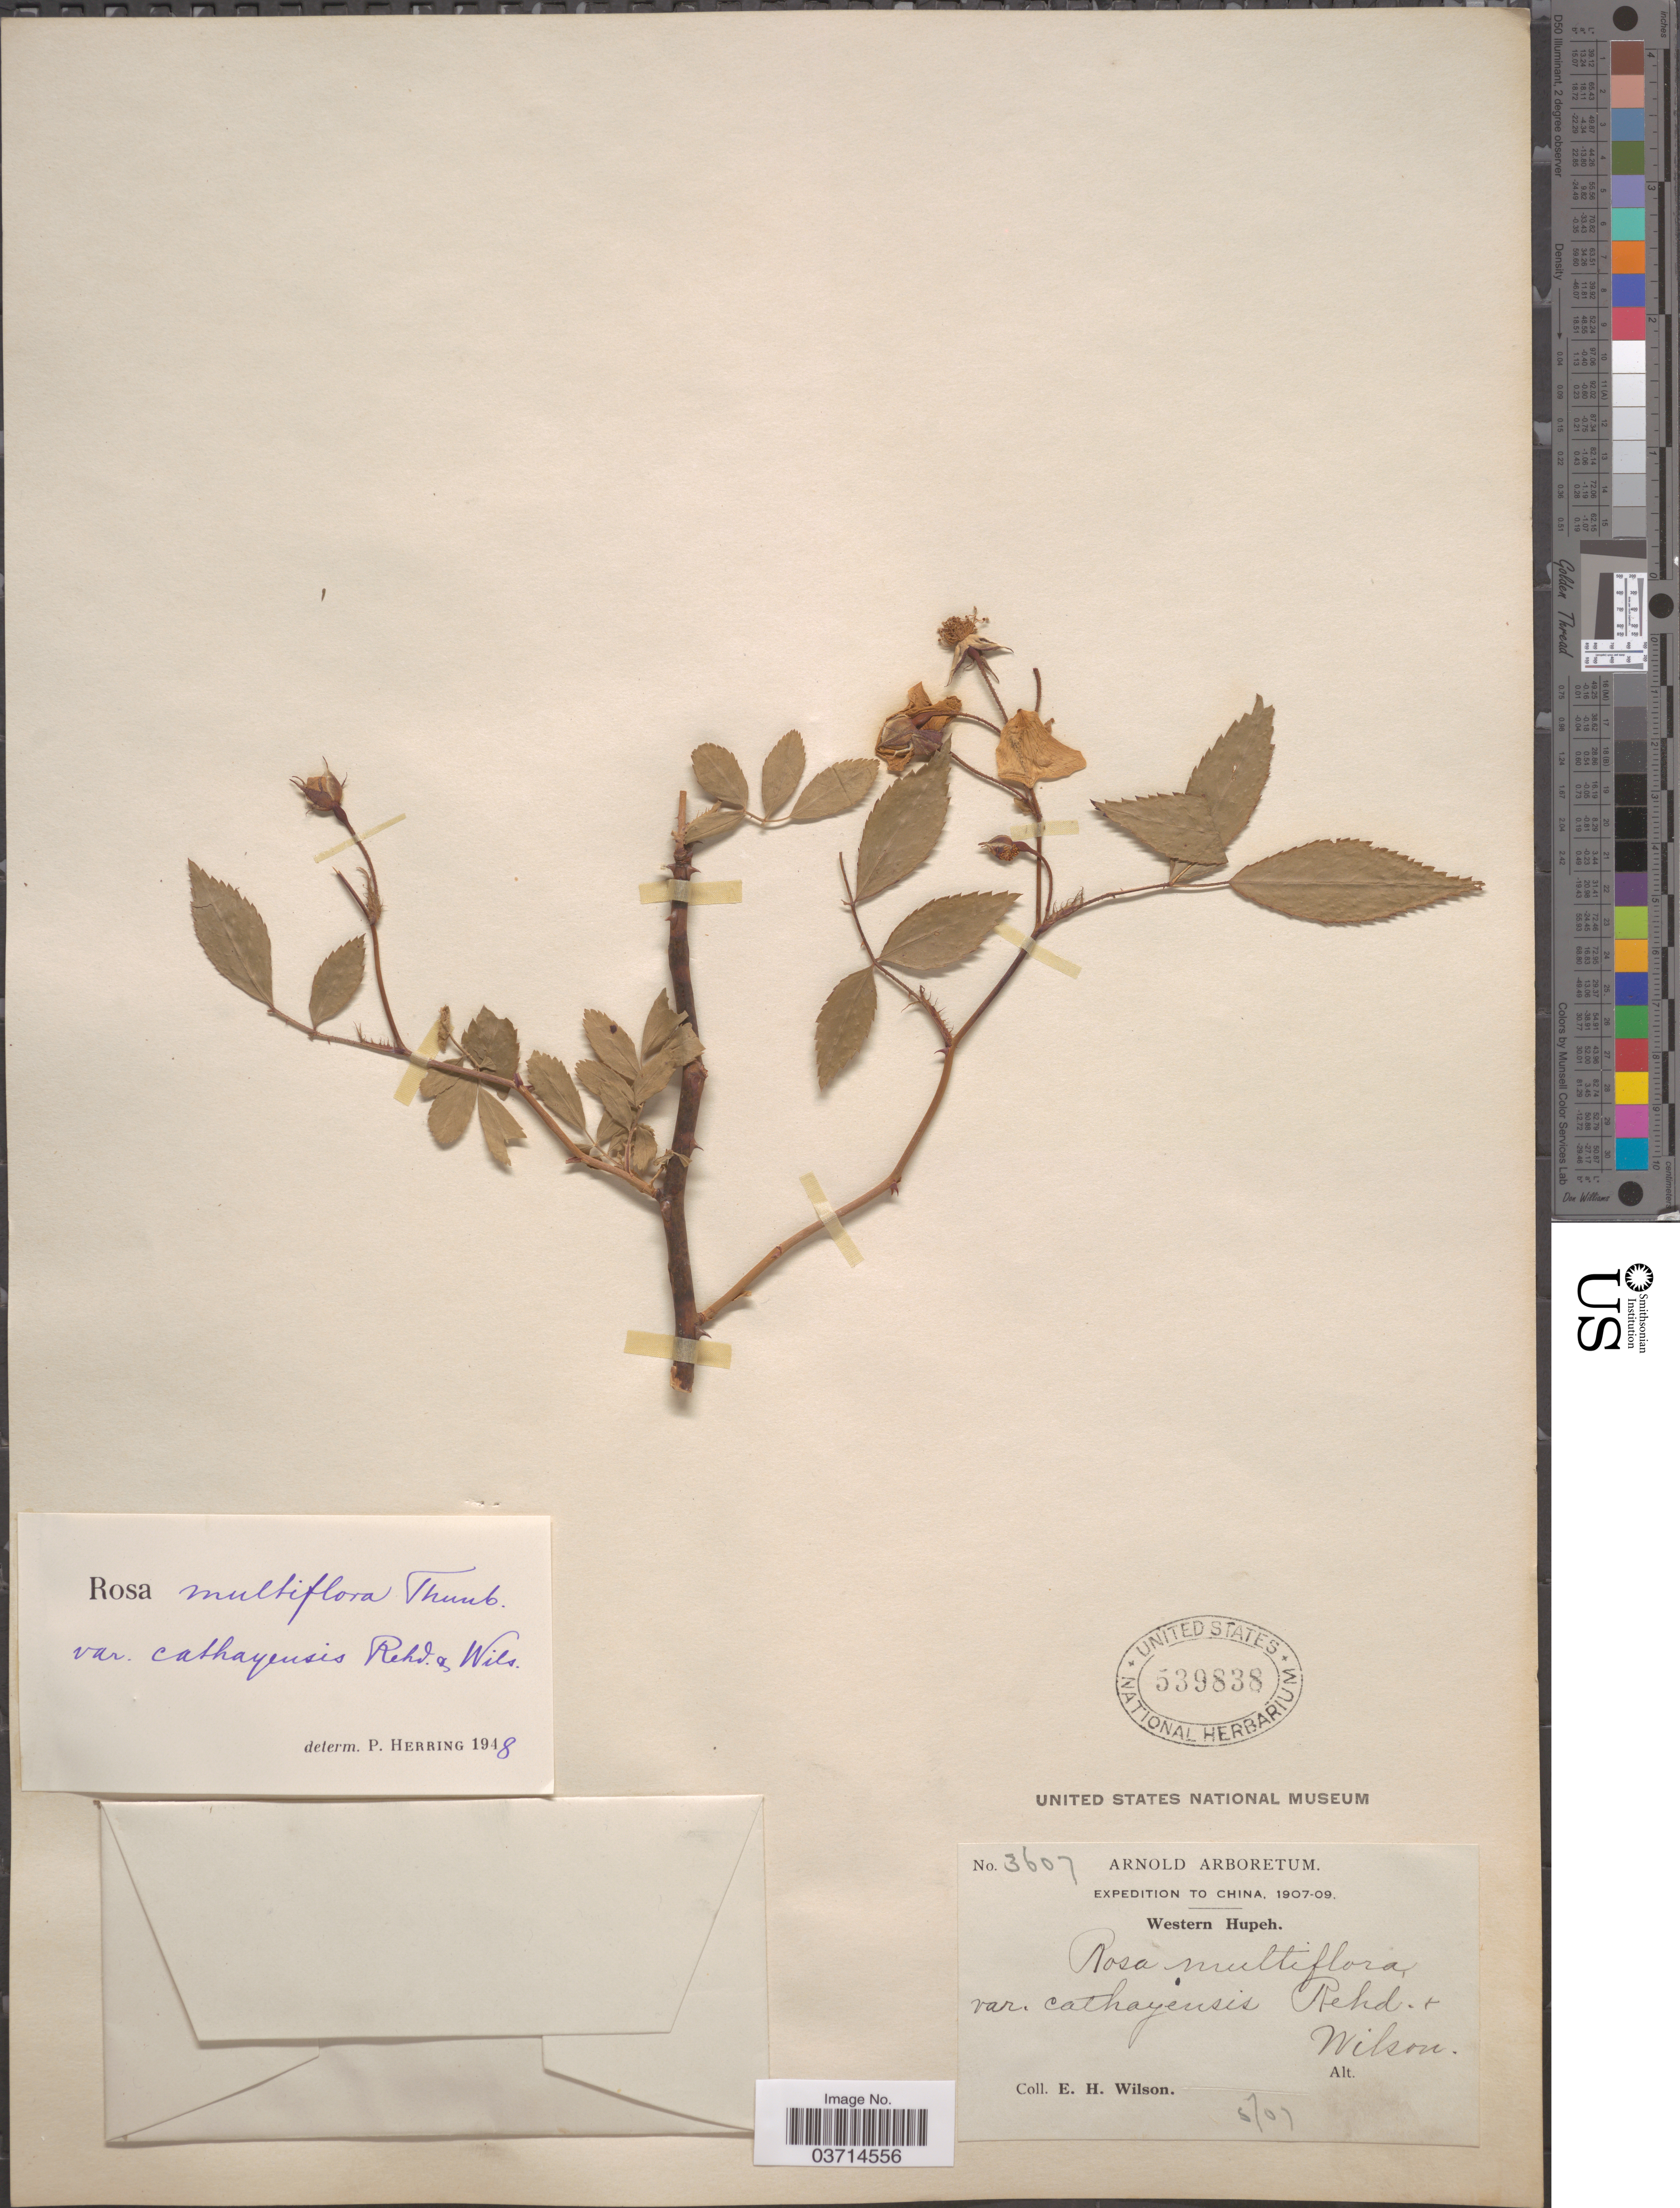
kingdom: Plantae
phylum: Tracheophyta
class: Magnoliopsida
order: Rosales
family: Rosaceae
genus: Rosa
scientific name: Rosa multiflora var. cathayensis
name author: Rehder & E.H. Wilson in Sarg.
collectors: E. Wilson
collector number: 3607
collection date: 1907-05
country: China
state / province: Hubei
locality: Western Hupeh.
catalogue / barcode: US 539838